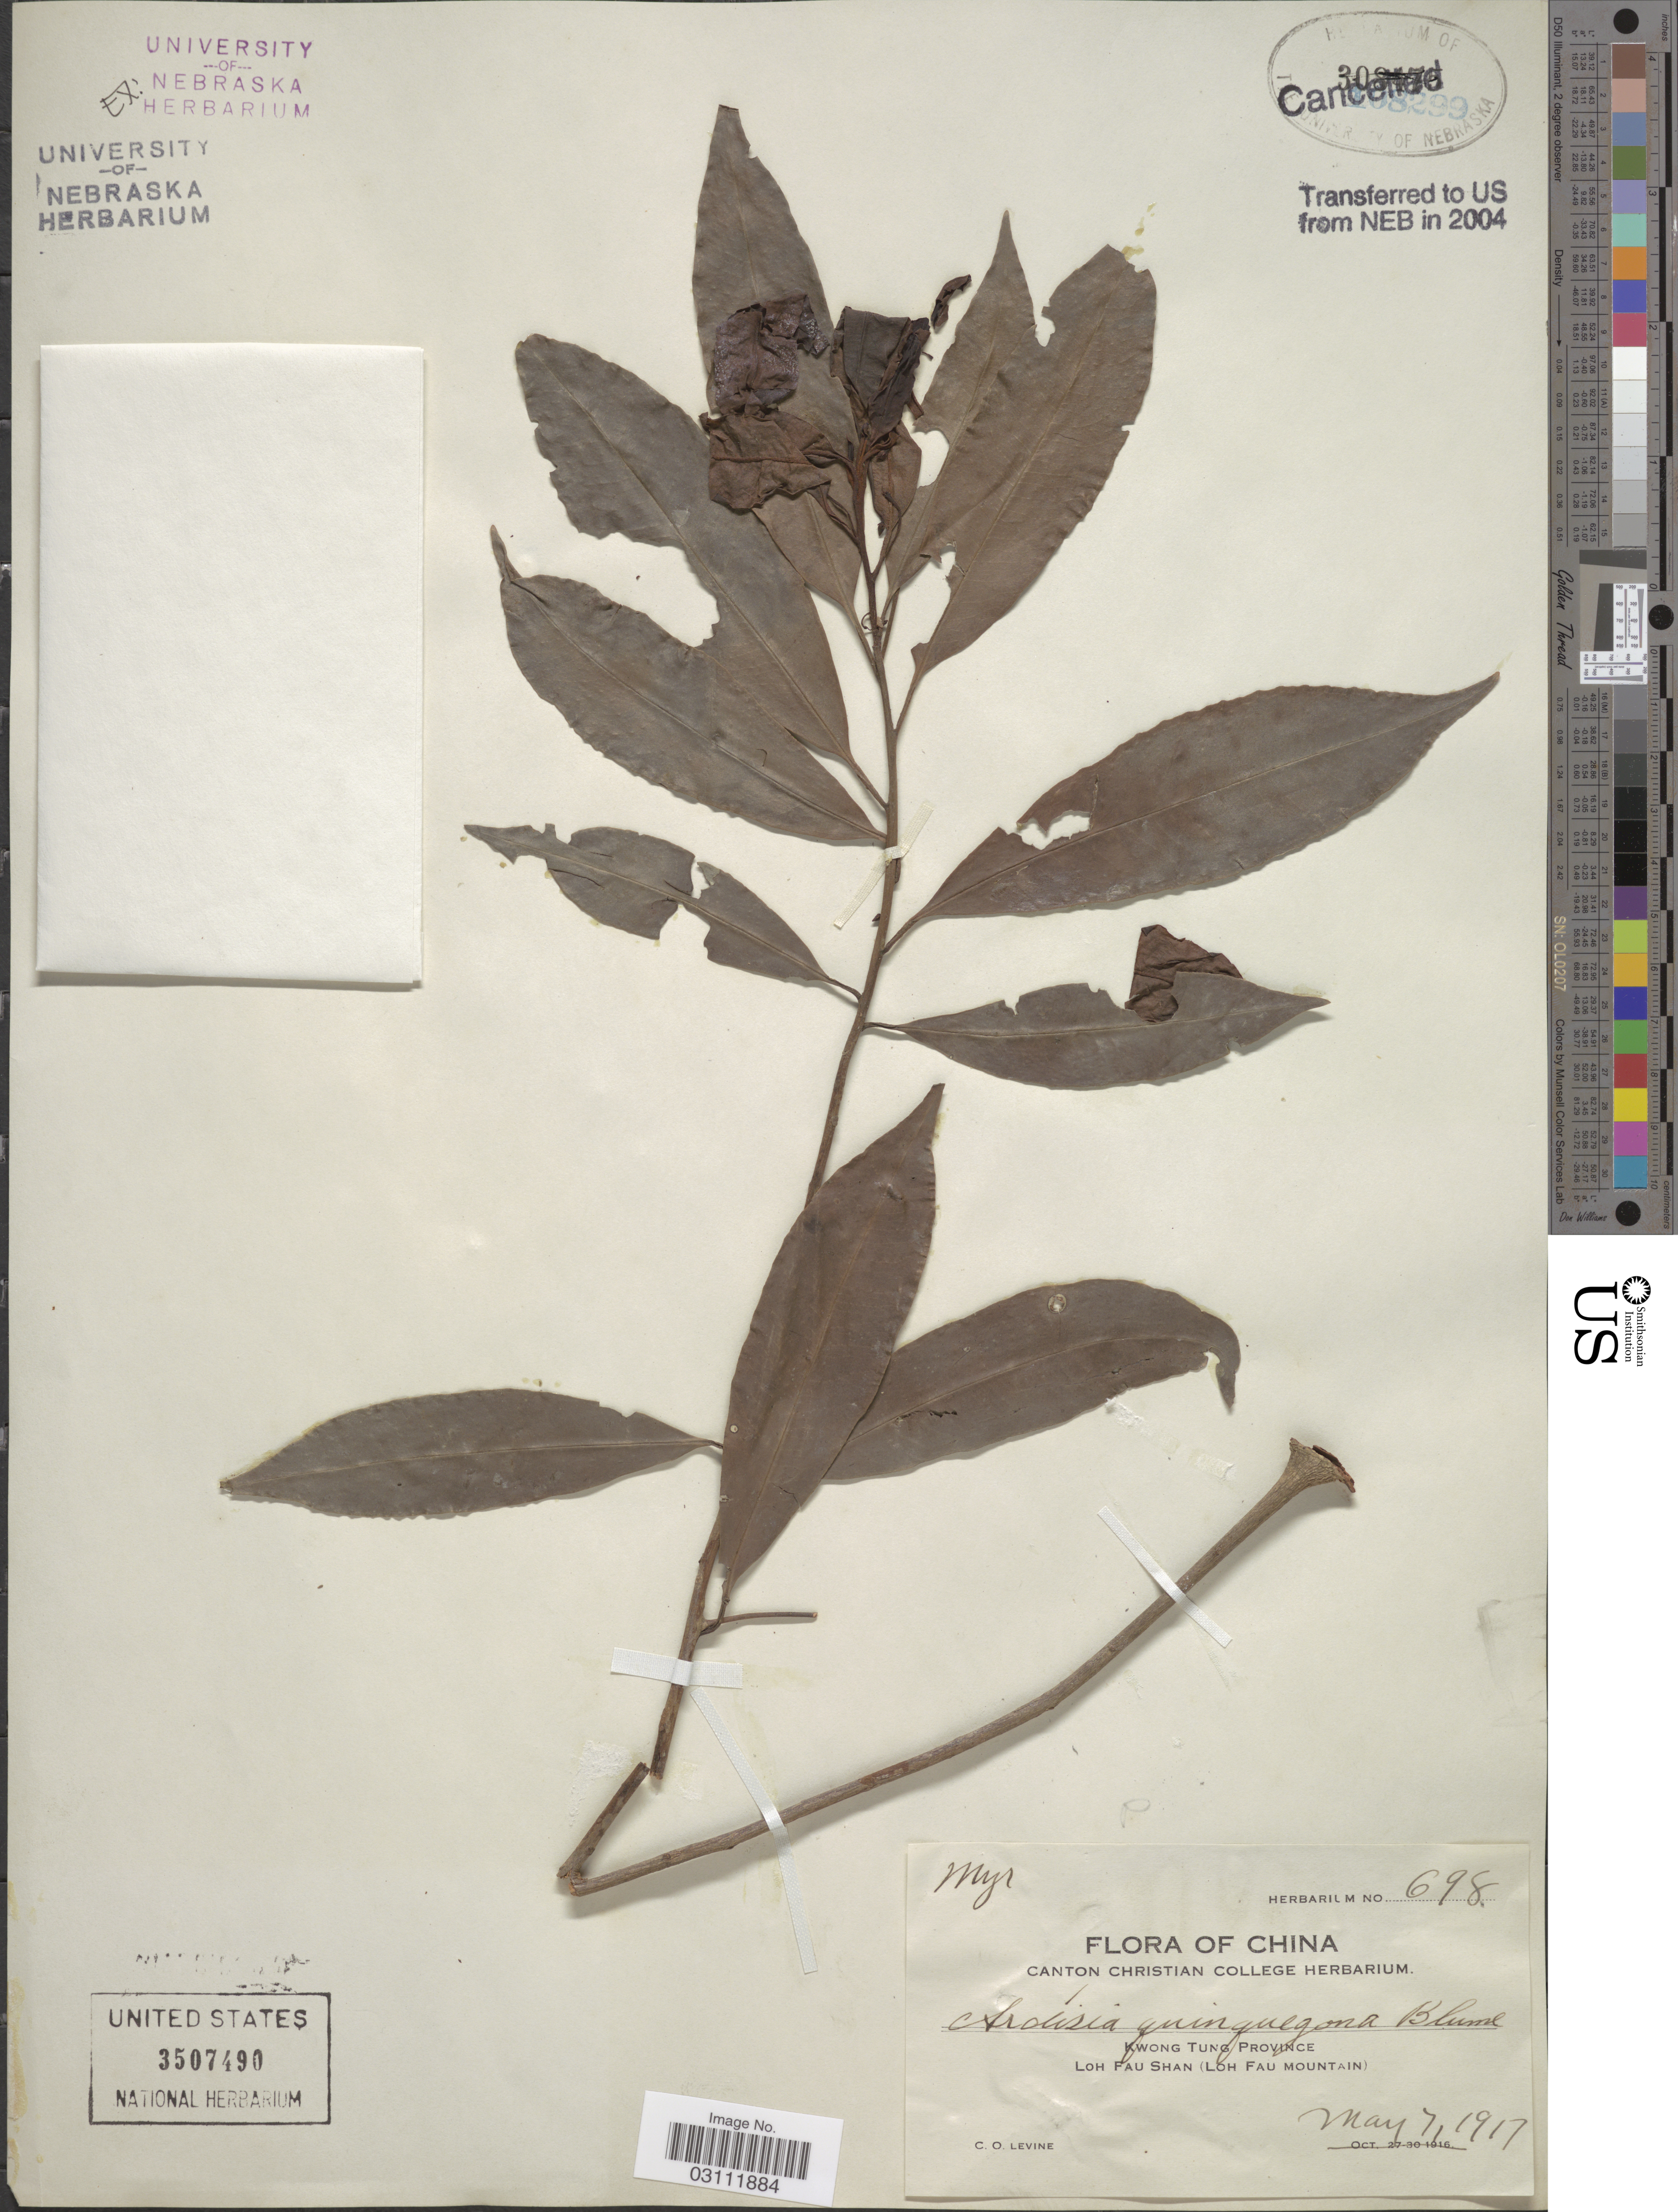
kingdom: Plantae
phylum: Tracheophyta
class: Magnoliopsida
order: Ericales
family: Primulaceae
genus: Ardisia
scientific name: Ardisia quinquegona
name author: Blume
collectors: C. O. Levine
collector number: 695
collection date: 1917-05-07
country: China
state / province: Guangdong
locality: Kwong Tung Province Loh Fau Shan (Loh Fau Mountain).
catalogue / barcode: US 3507490